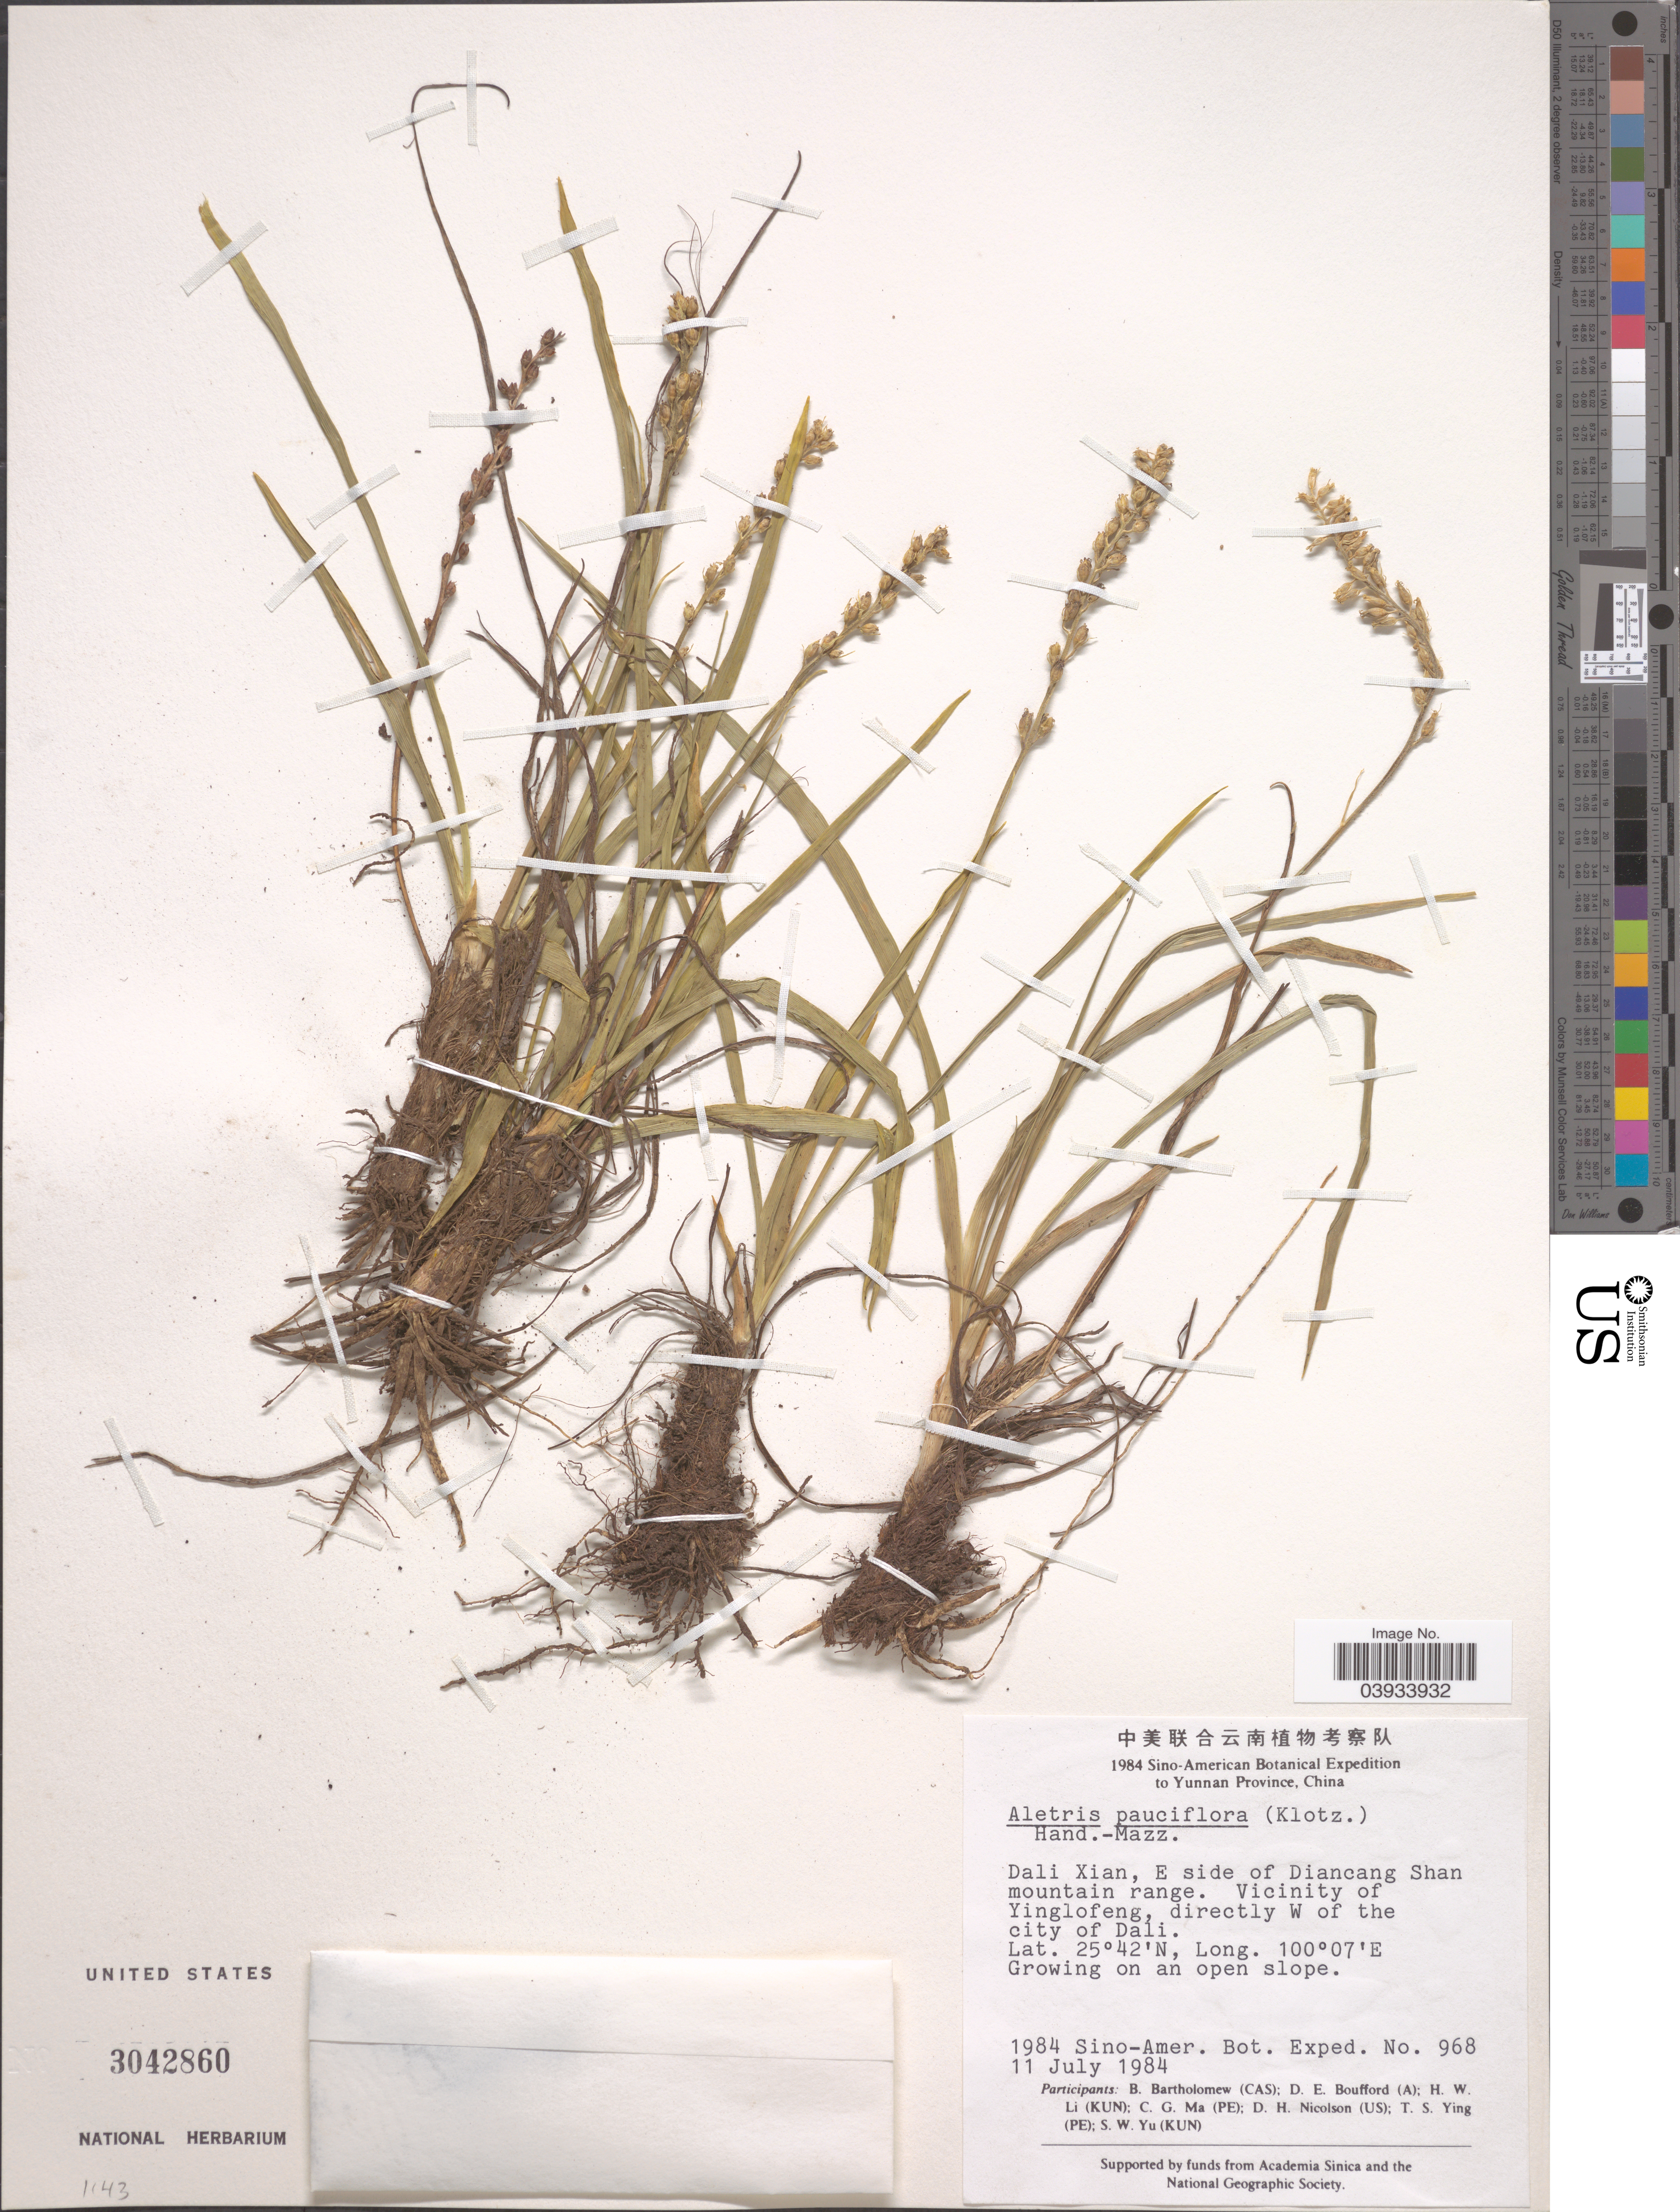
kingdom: Plantae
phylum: Tracheophyta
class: Liliopsida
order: Dioscoreales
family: Nartheciaceae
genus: Aletris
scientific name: Aletris nepalensis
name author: Hook. f.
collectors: B. Bartholomew, D. E. Boufford, H. W. Li, C. Ma & et al.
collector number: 968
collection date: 1984-07-11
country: China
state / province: Yunnan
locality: Dali Xian, E side of Diancang Shan mountain range. Vicinity of Yinglofeng, directly W of the city of Dali.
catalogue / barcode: US 3042860